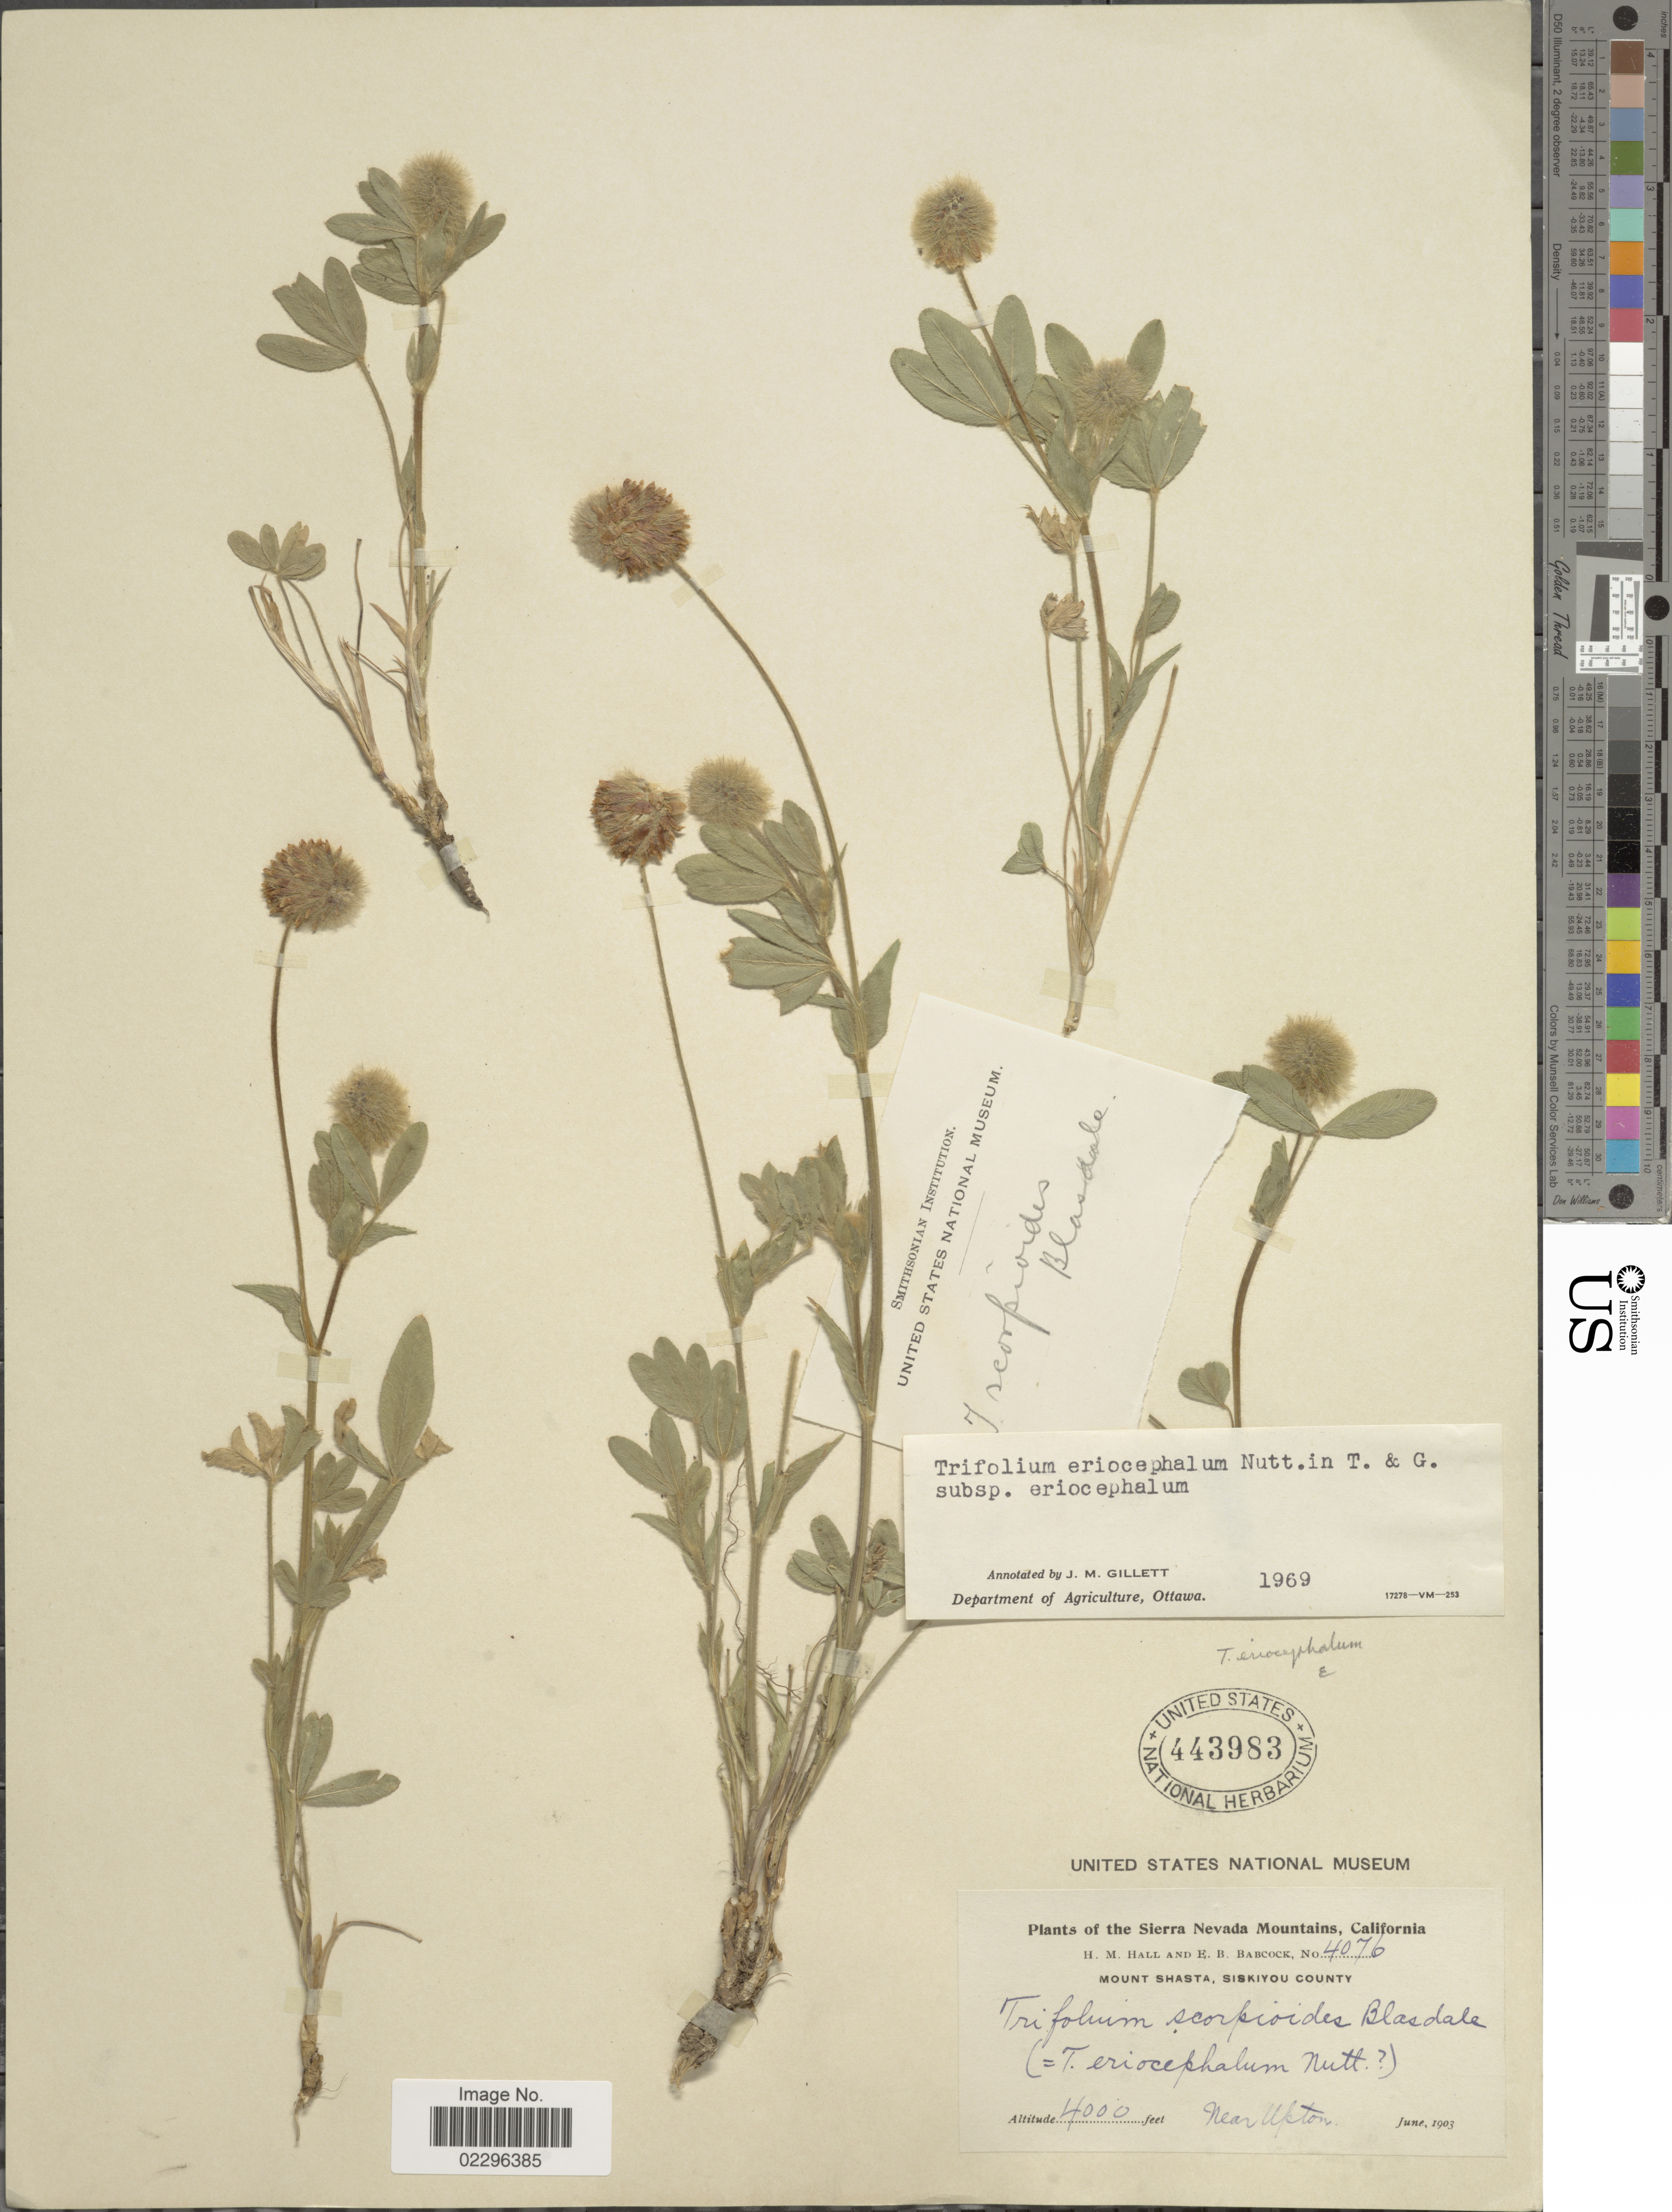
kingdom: Plantae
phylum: Tracheophyta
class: Magnoliopsida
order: Fabales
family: Fabaceae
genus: Trifolium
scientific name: Trifolium eriocephalum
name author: Nutt.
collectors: H. M. Hall & E. B. Babcock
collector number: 4076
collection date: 1903-06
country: United States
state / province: California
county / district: Siskiyou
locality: Sierra Nevada Mountains. Mount Shasta, Siskiyou County. near Upton.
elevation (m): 1219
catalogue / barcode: US 443983